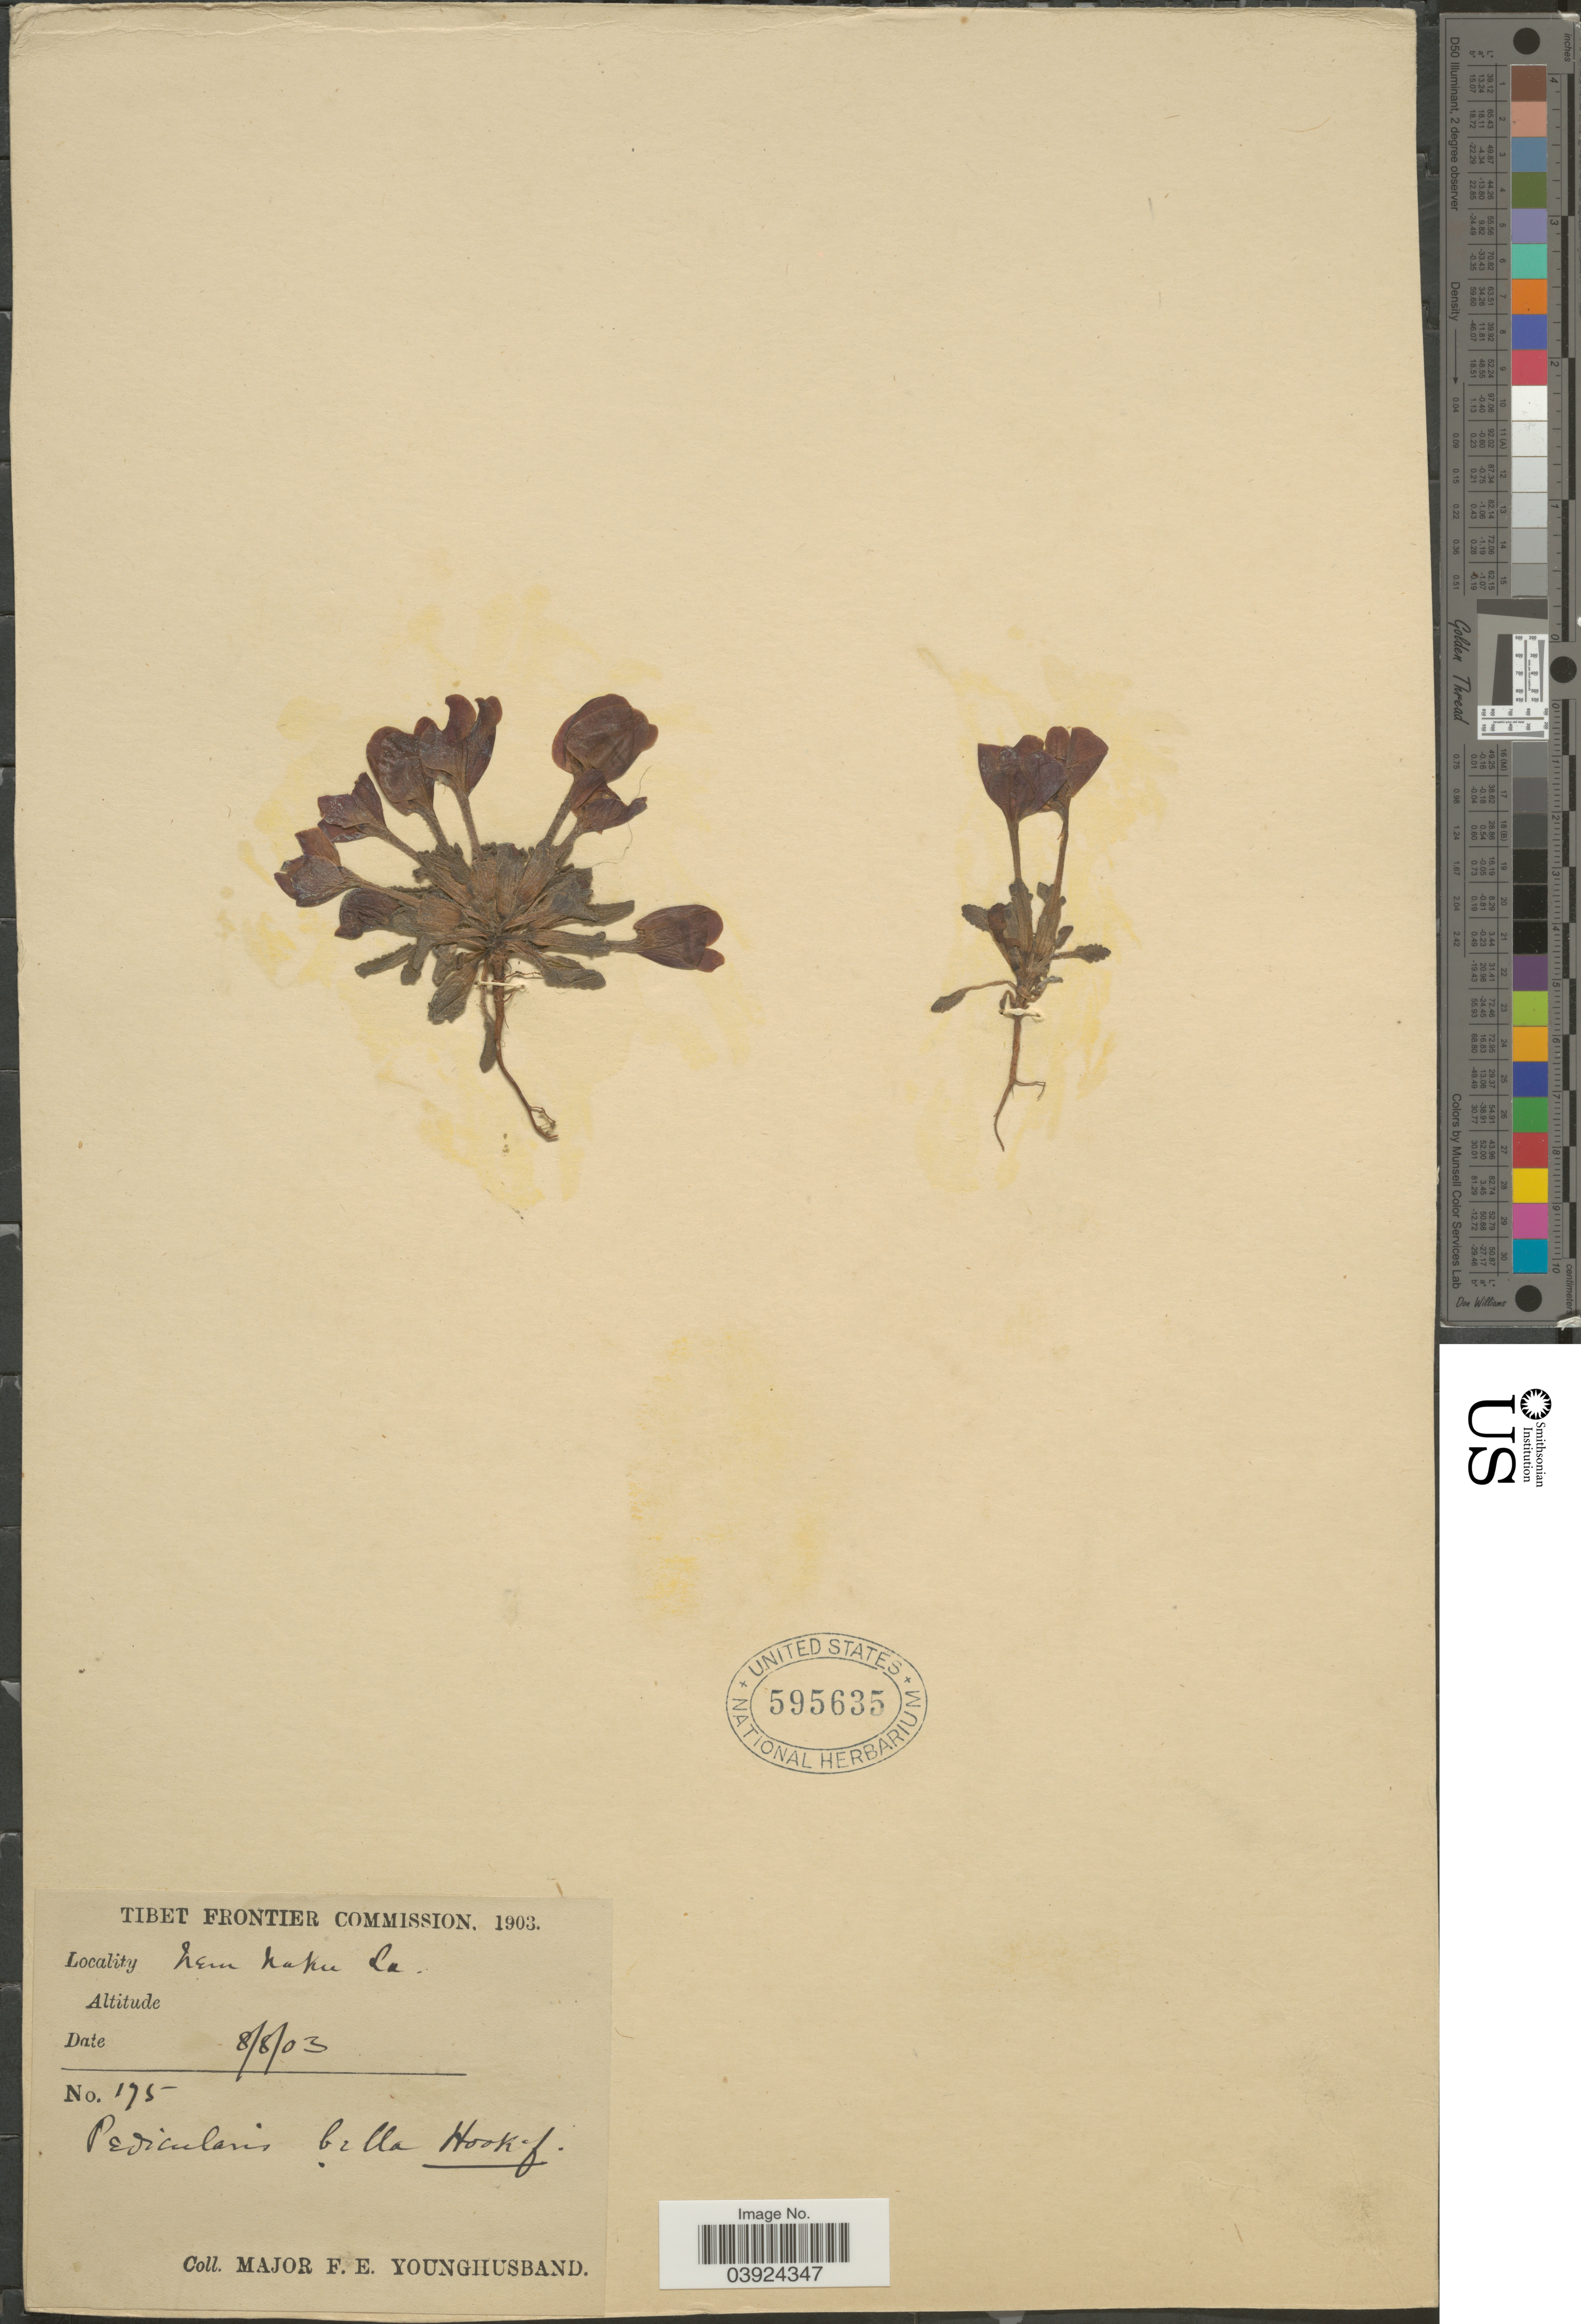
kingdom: Plantae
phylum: Tracheophyta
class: Magnoliopsida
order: Lamiales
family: Orobanchaceae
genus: Pedicularis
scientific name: Pedicularis bella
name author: Hook. f.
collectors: F. Younghusband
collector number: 175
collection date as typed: Transcribed d/m/y: 8/8/3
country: China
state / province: Xizang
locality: Tibet Frontier Commission. Nem Naku La.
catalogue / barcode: US 595635